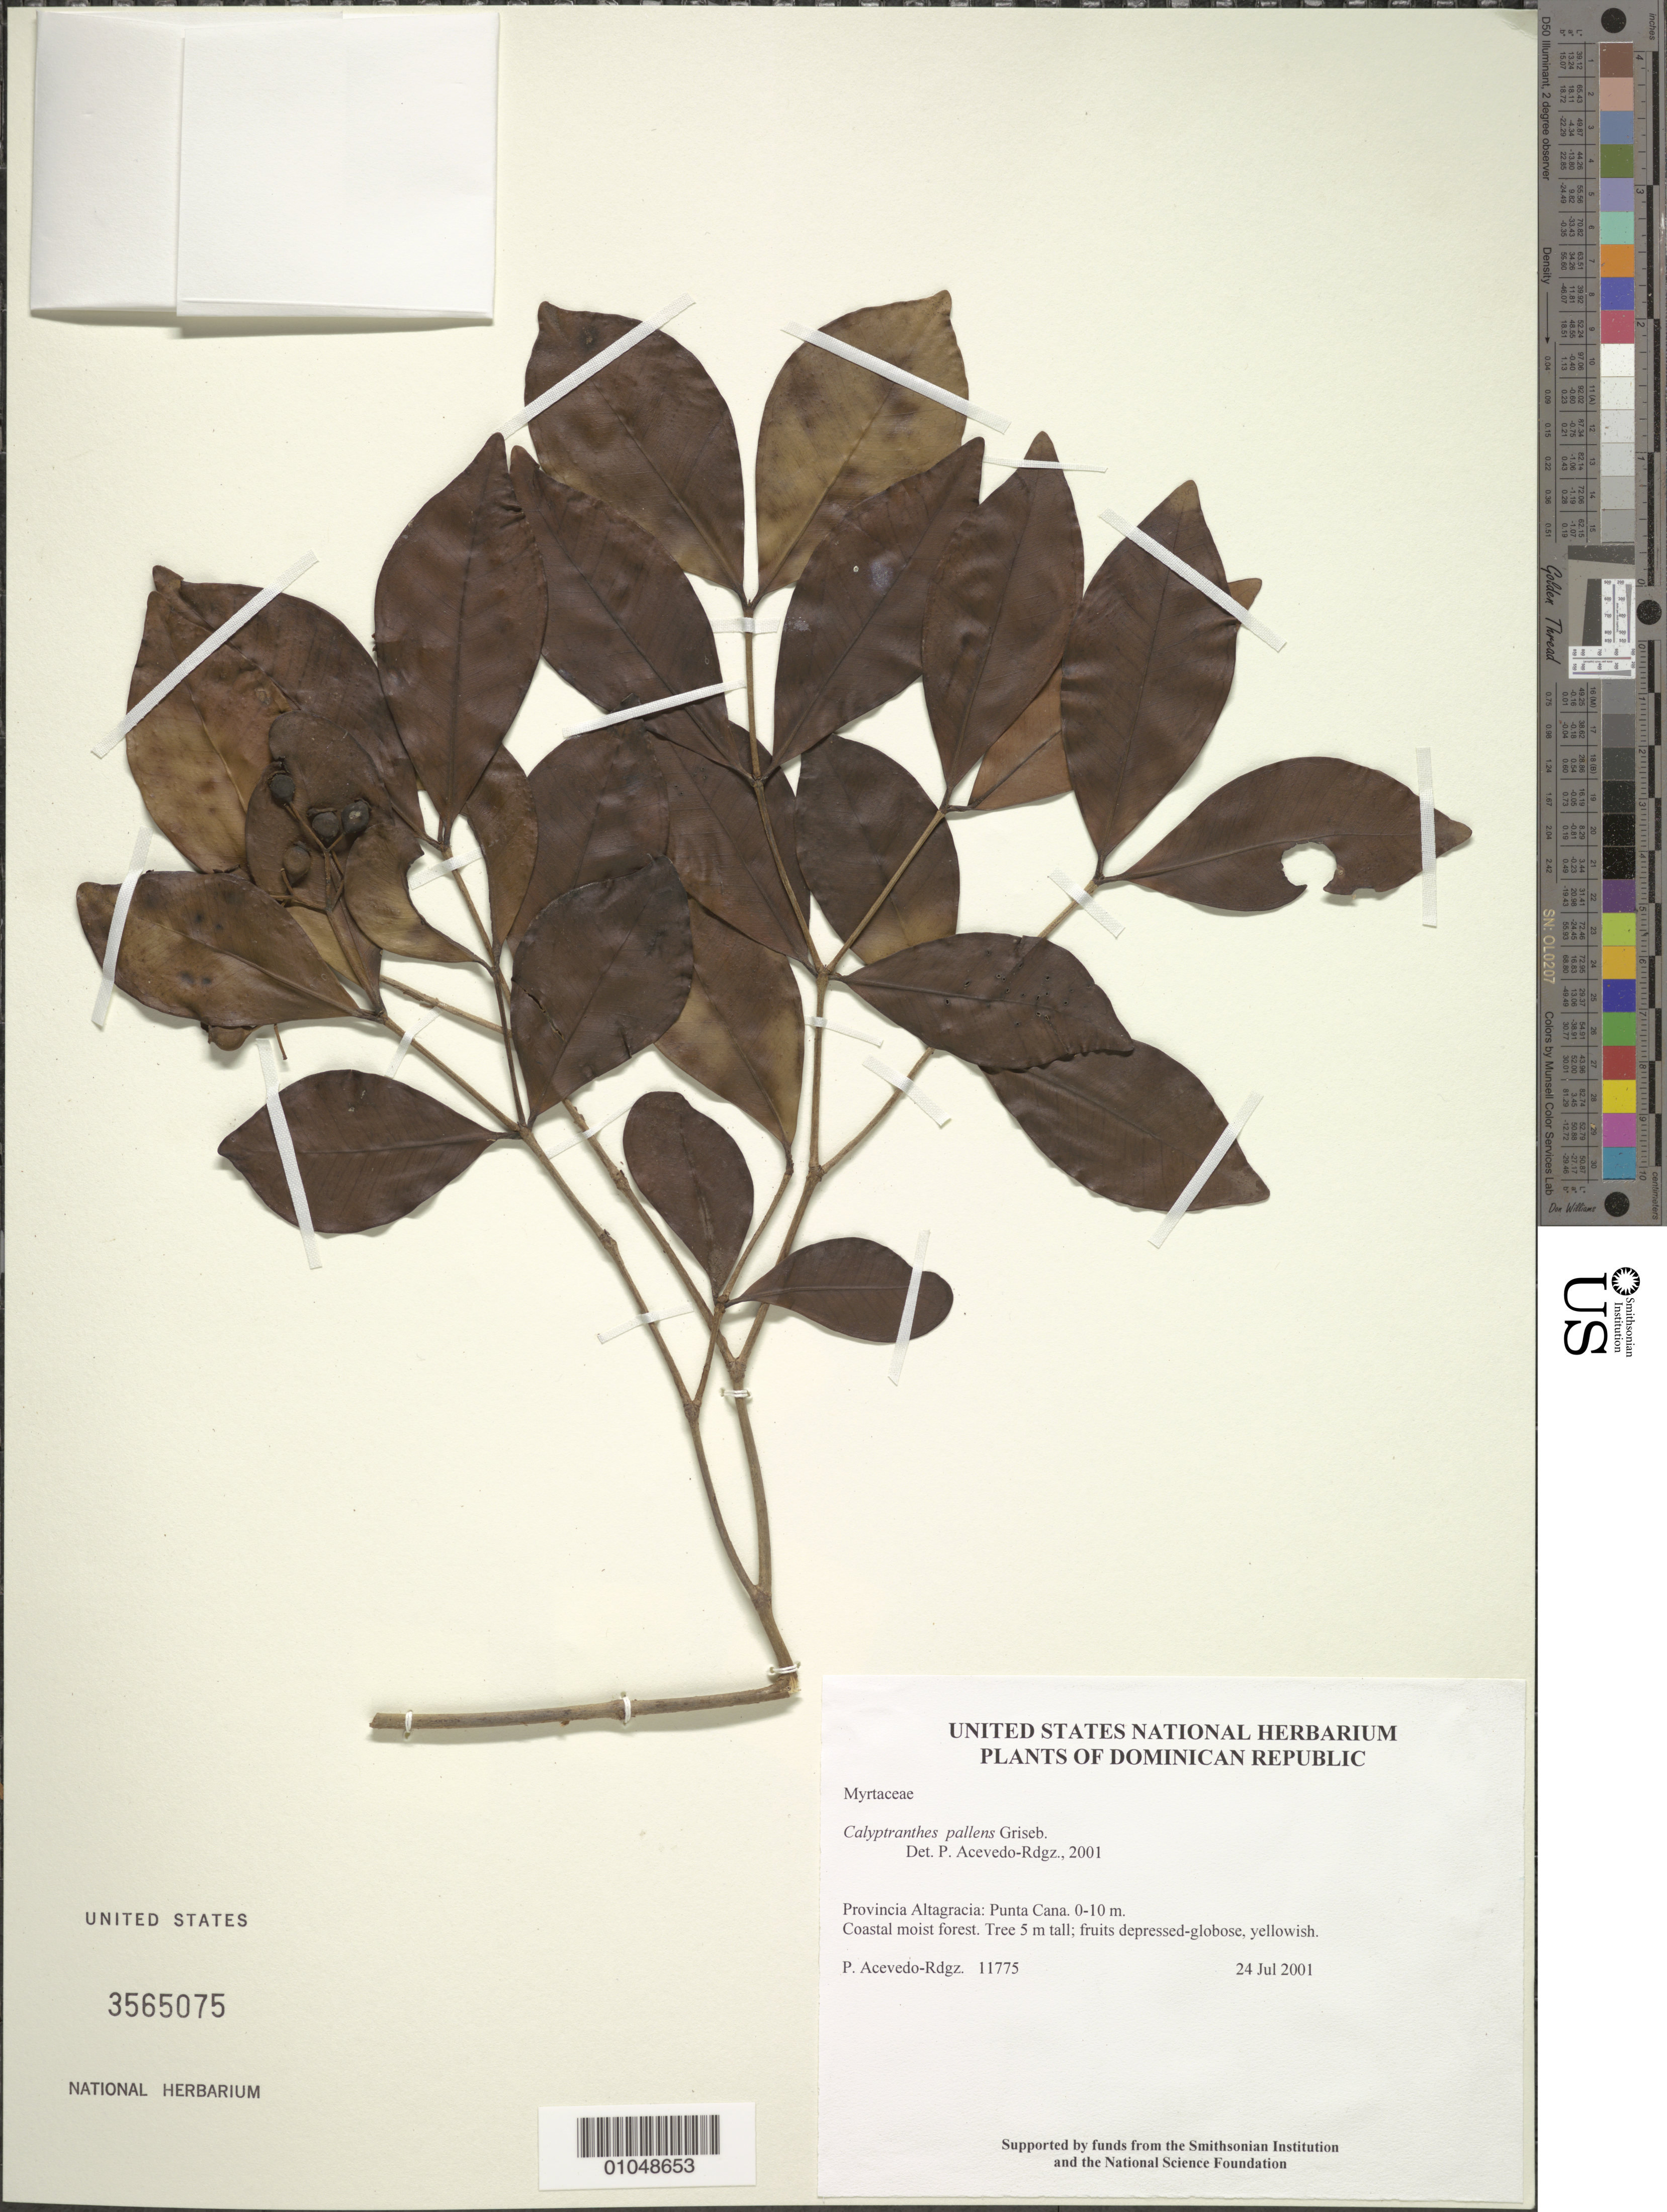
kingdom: Plantae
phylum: Tracheophyta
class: Magnoliopsida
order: Myrtales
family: Myrtaceae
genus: Myrcia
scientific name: Myrcia neopallens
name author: A.R. Lourenço & E. Lucas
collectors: P. Acevedo-Rodr.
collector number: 11775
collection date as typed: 24 Jul 2001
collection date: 2001-07-24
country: Dominican Republic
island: Hispaniola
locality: Provincia Altagracia: Punta Cana.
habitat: Coastal moist forest.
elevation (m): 0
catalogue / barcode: US 3565075